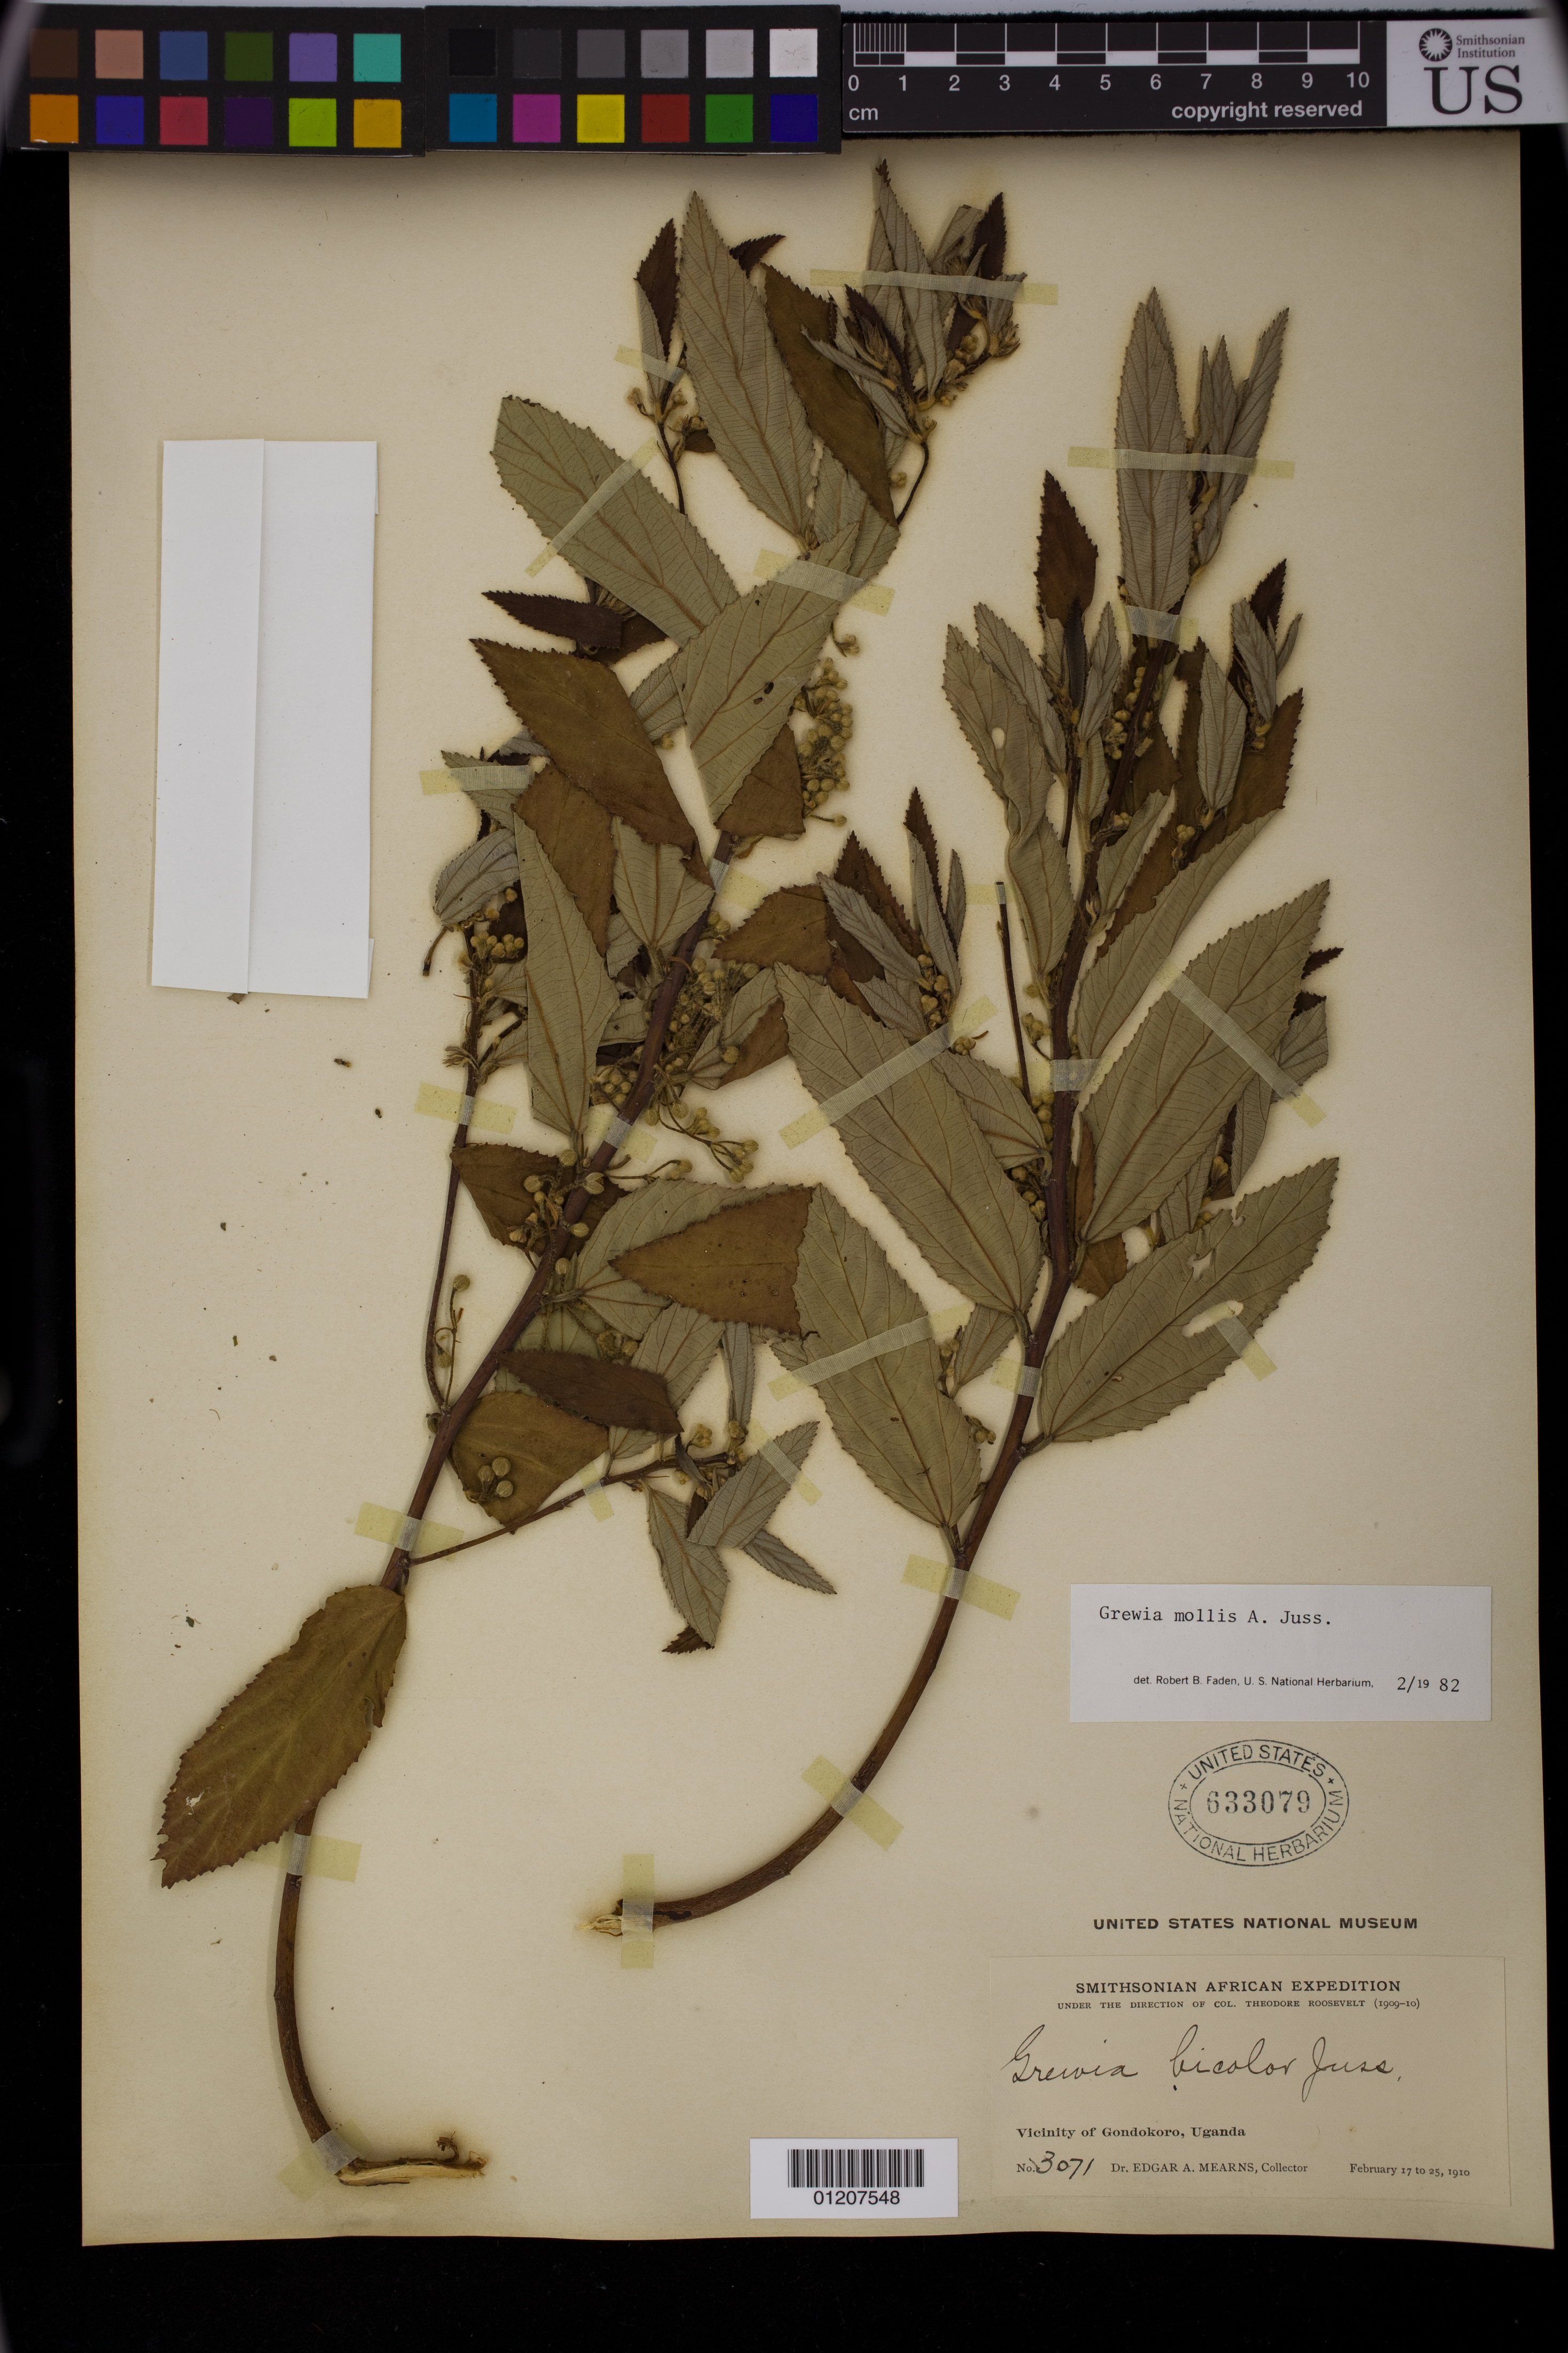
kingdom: Plantae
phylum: Tracheophyta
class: Magnoliopsida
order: Malvales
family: Malvaceae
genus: Grewia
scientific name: Grewia mollis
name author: Juss.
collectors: E. A. Mearns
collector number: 3071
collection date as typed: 17 Feb 1910 to 25 Feb 1910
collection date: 1910-02-17/1910-02-25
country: South Sudan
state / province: Central Equatoria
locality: Vicinity of Gondokoro, Uganda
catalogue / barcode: US 633079